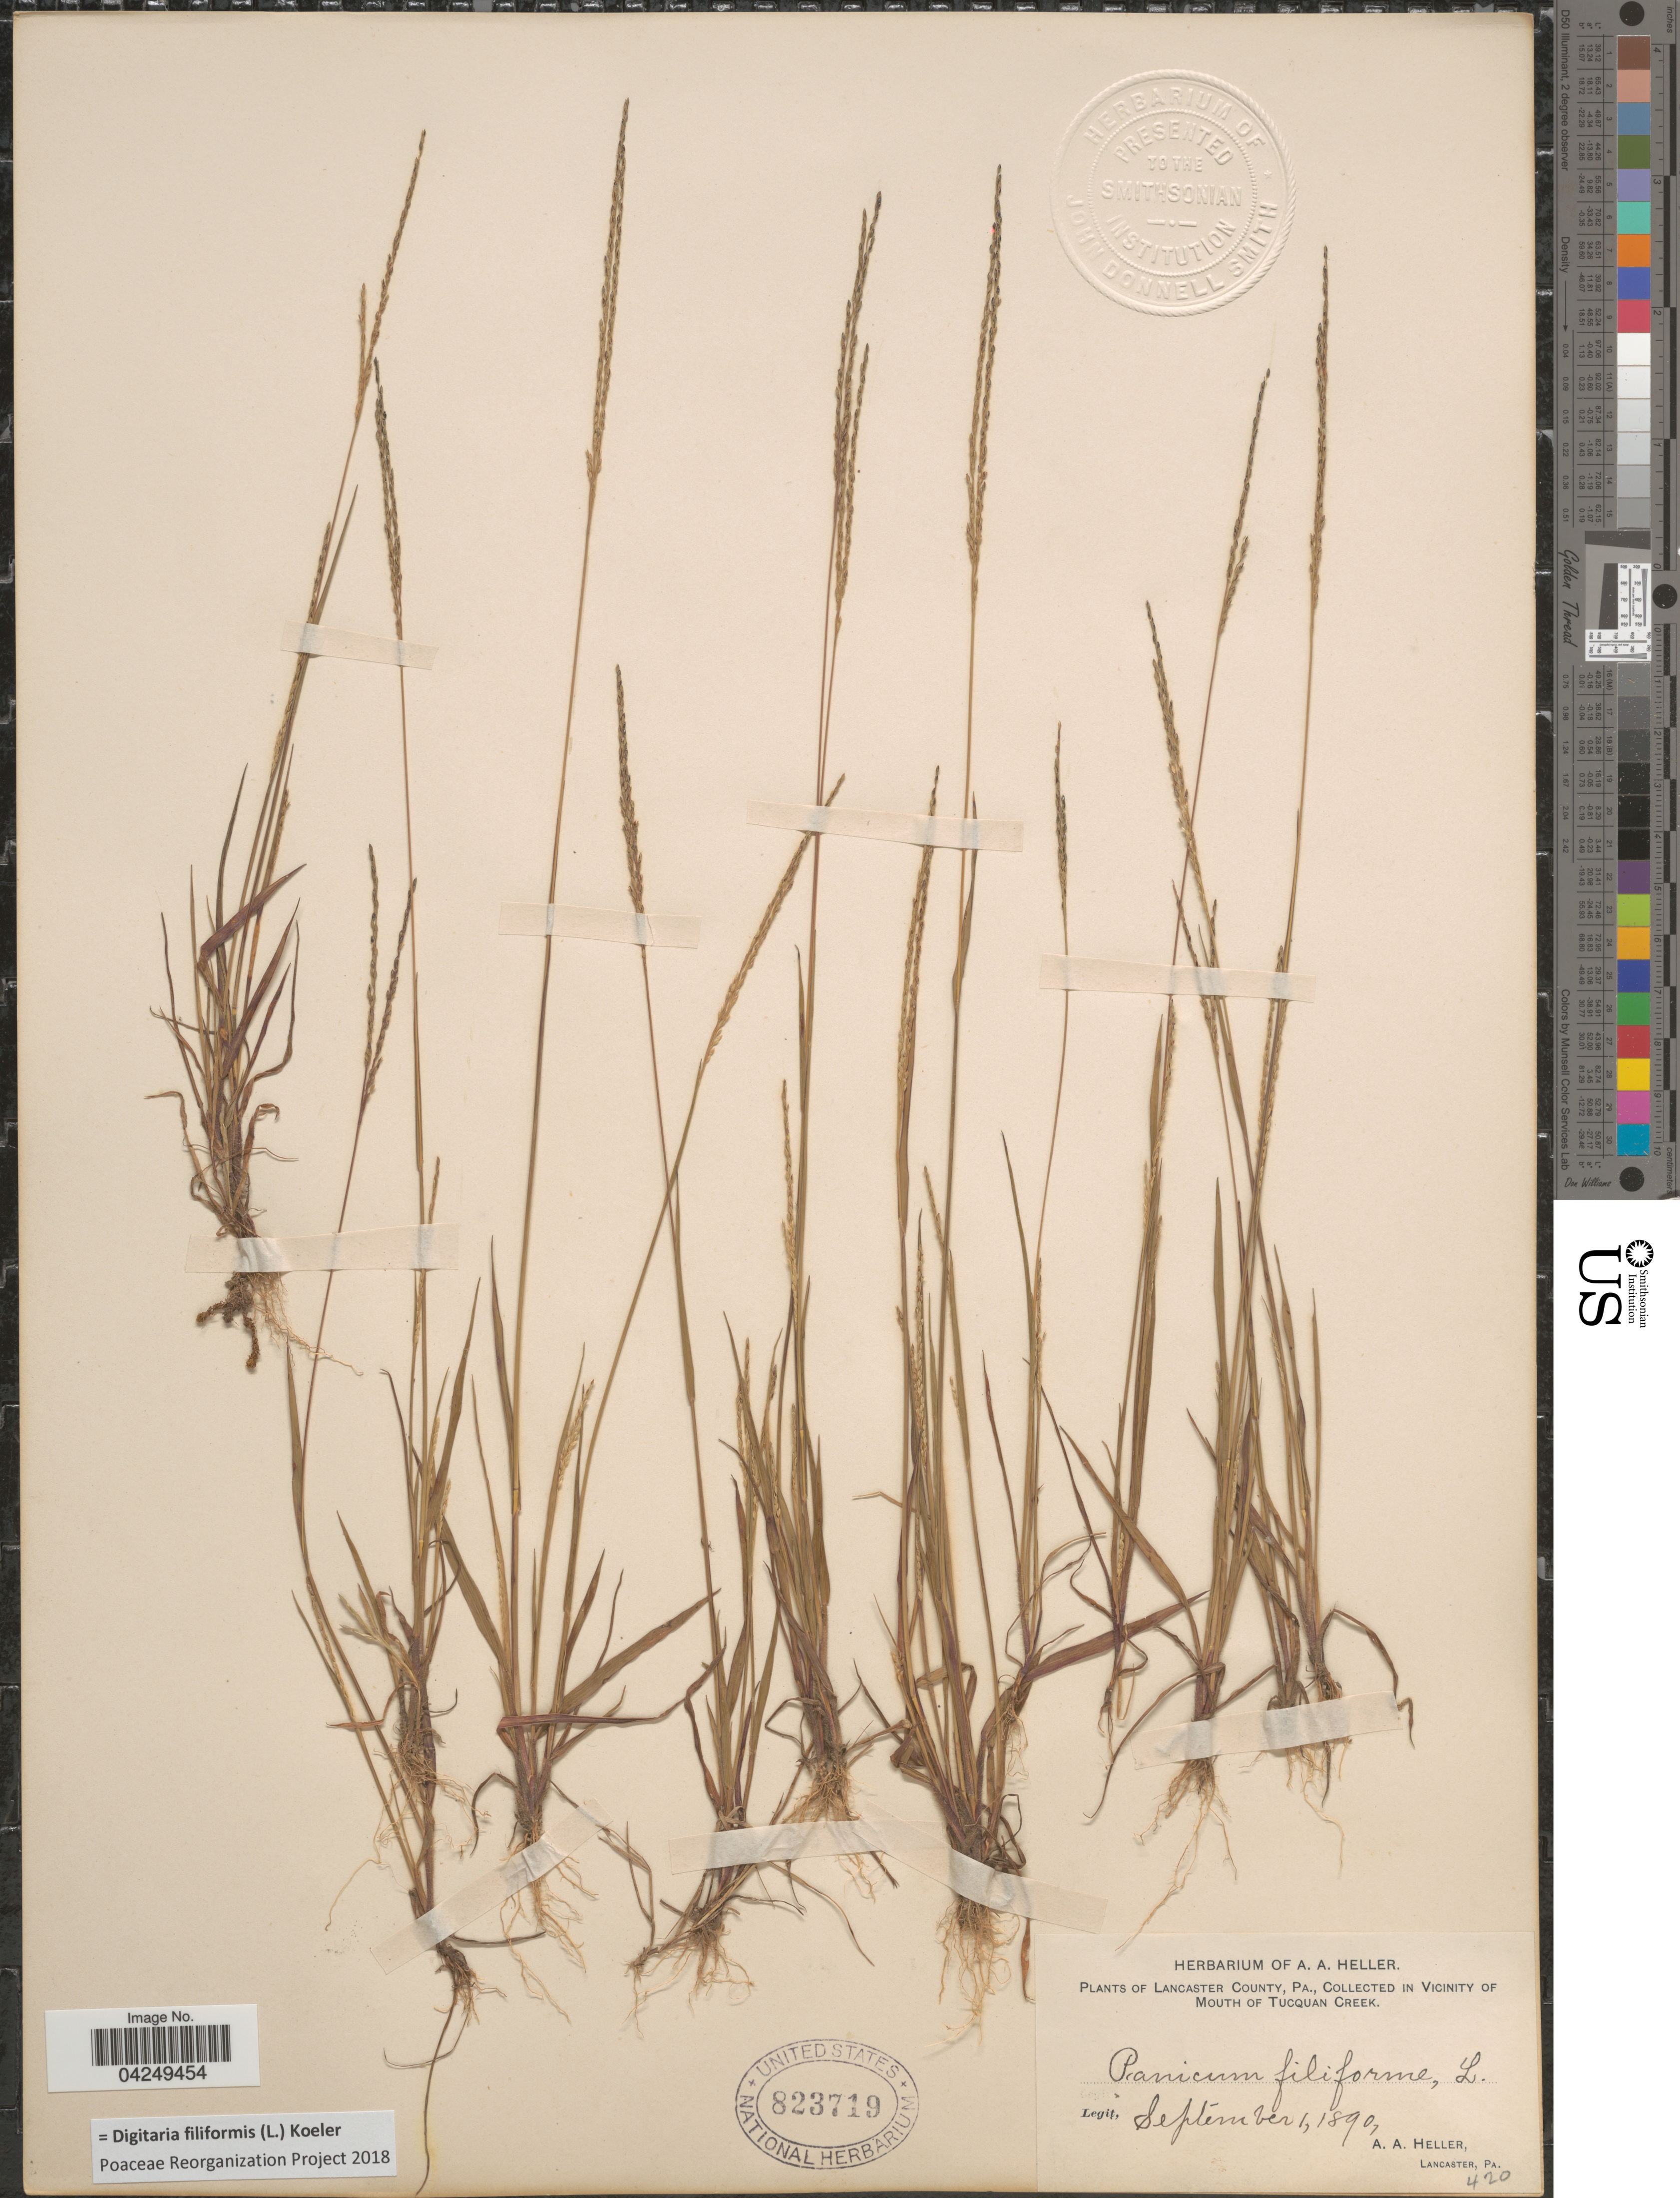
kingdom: Plantae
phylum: Tracheophyta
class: Liliopsida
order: Poales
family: Poaceae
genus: Digitaria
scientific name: Digitaria filiformis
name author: (L.) Koeler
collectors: A. A. Heller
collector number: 420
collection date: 1890-09-01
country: United States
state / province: Pennsylvania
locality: Lancaster County. In vicinity of Mouth of Tucquan Creek.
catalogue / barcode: US 823719